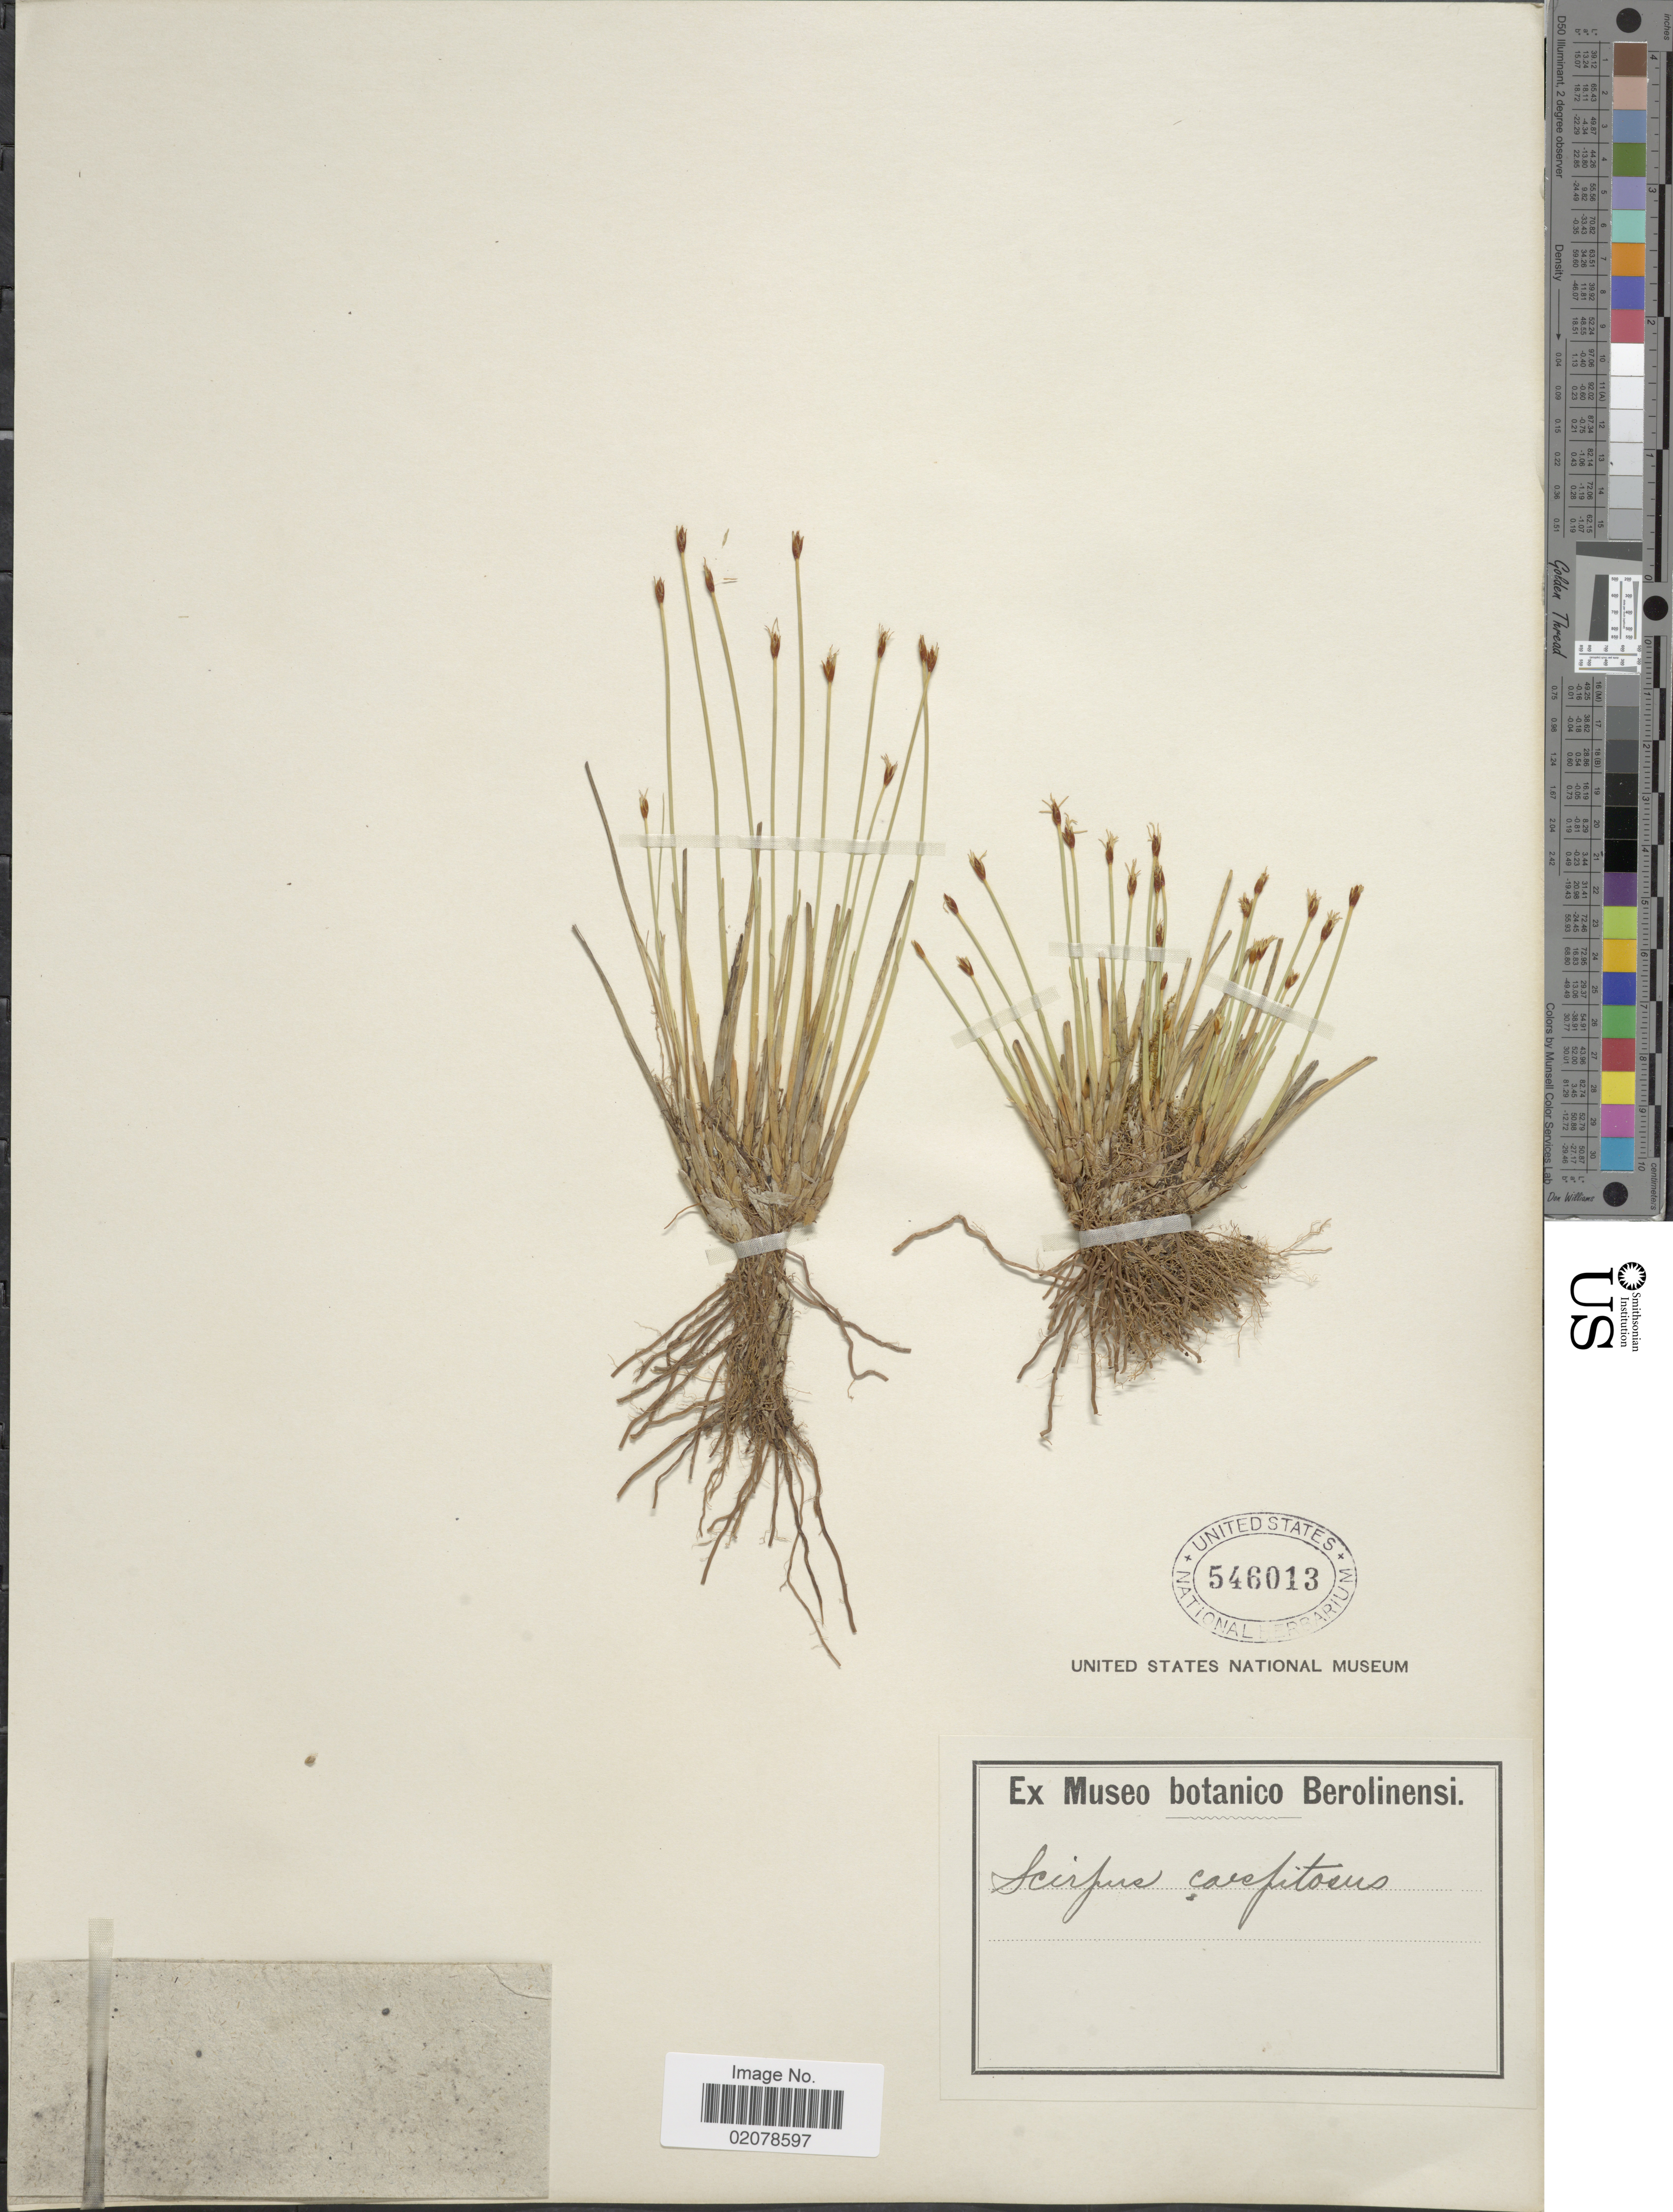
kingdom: Plantae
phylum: Tracheophyta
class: Liliopsida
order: Poales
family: Cyperaceae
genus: Trichophorum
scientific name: Trichophorum cespitosum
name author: (L.) Hartm.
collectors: ex Museo Botanico Berolinensi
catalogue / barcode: US 546013